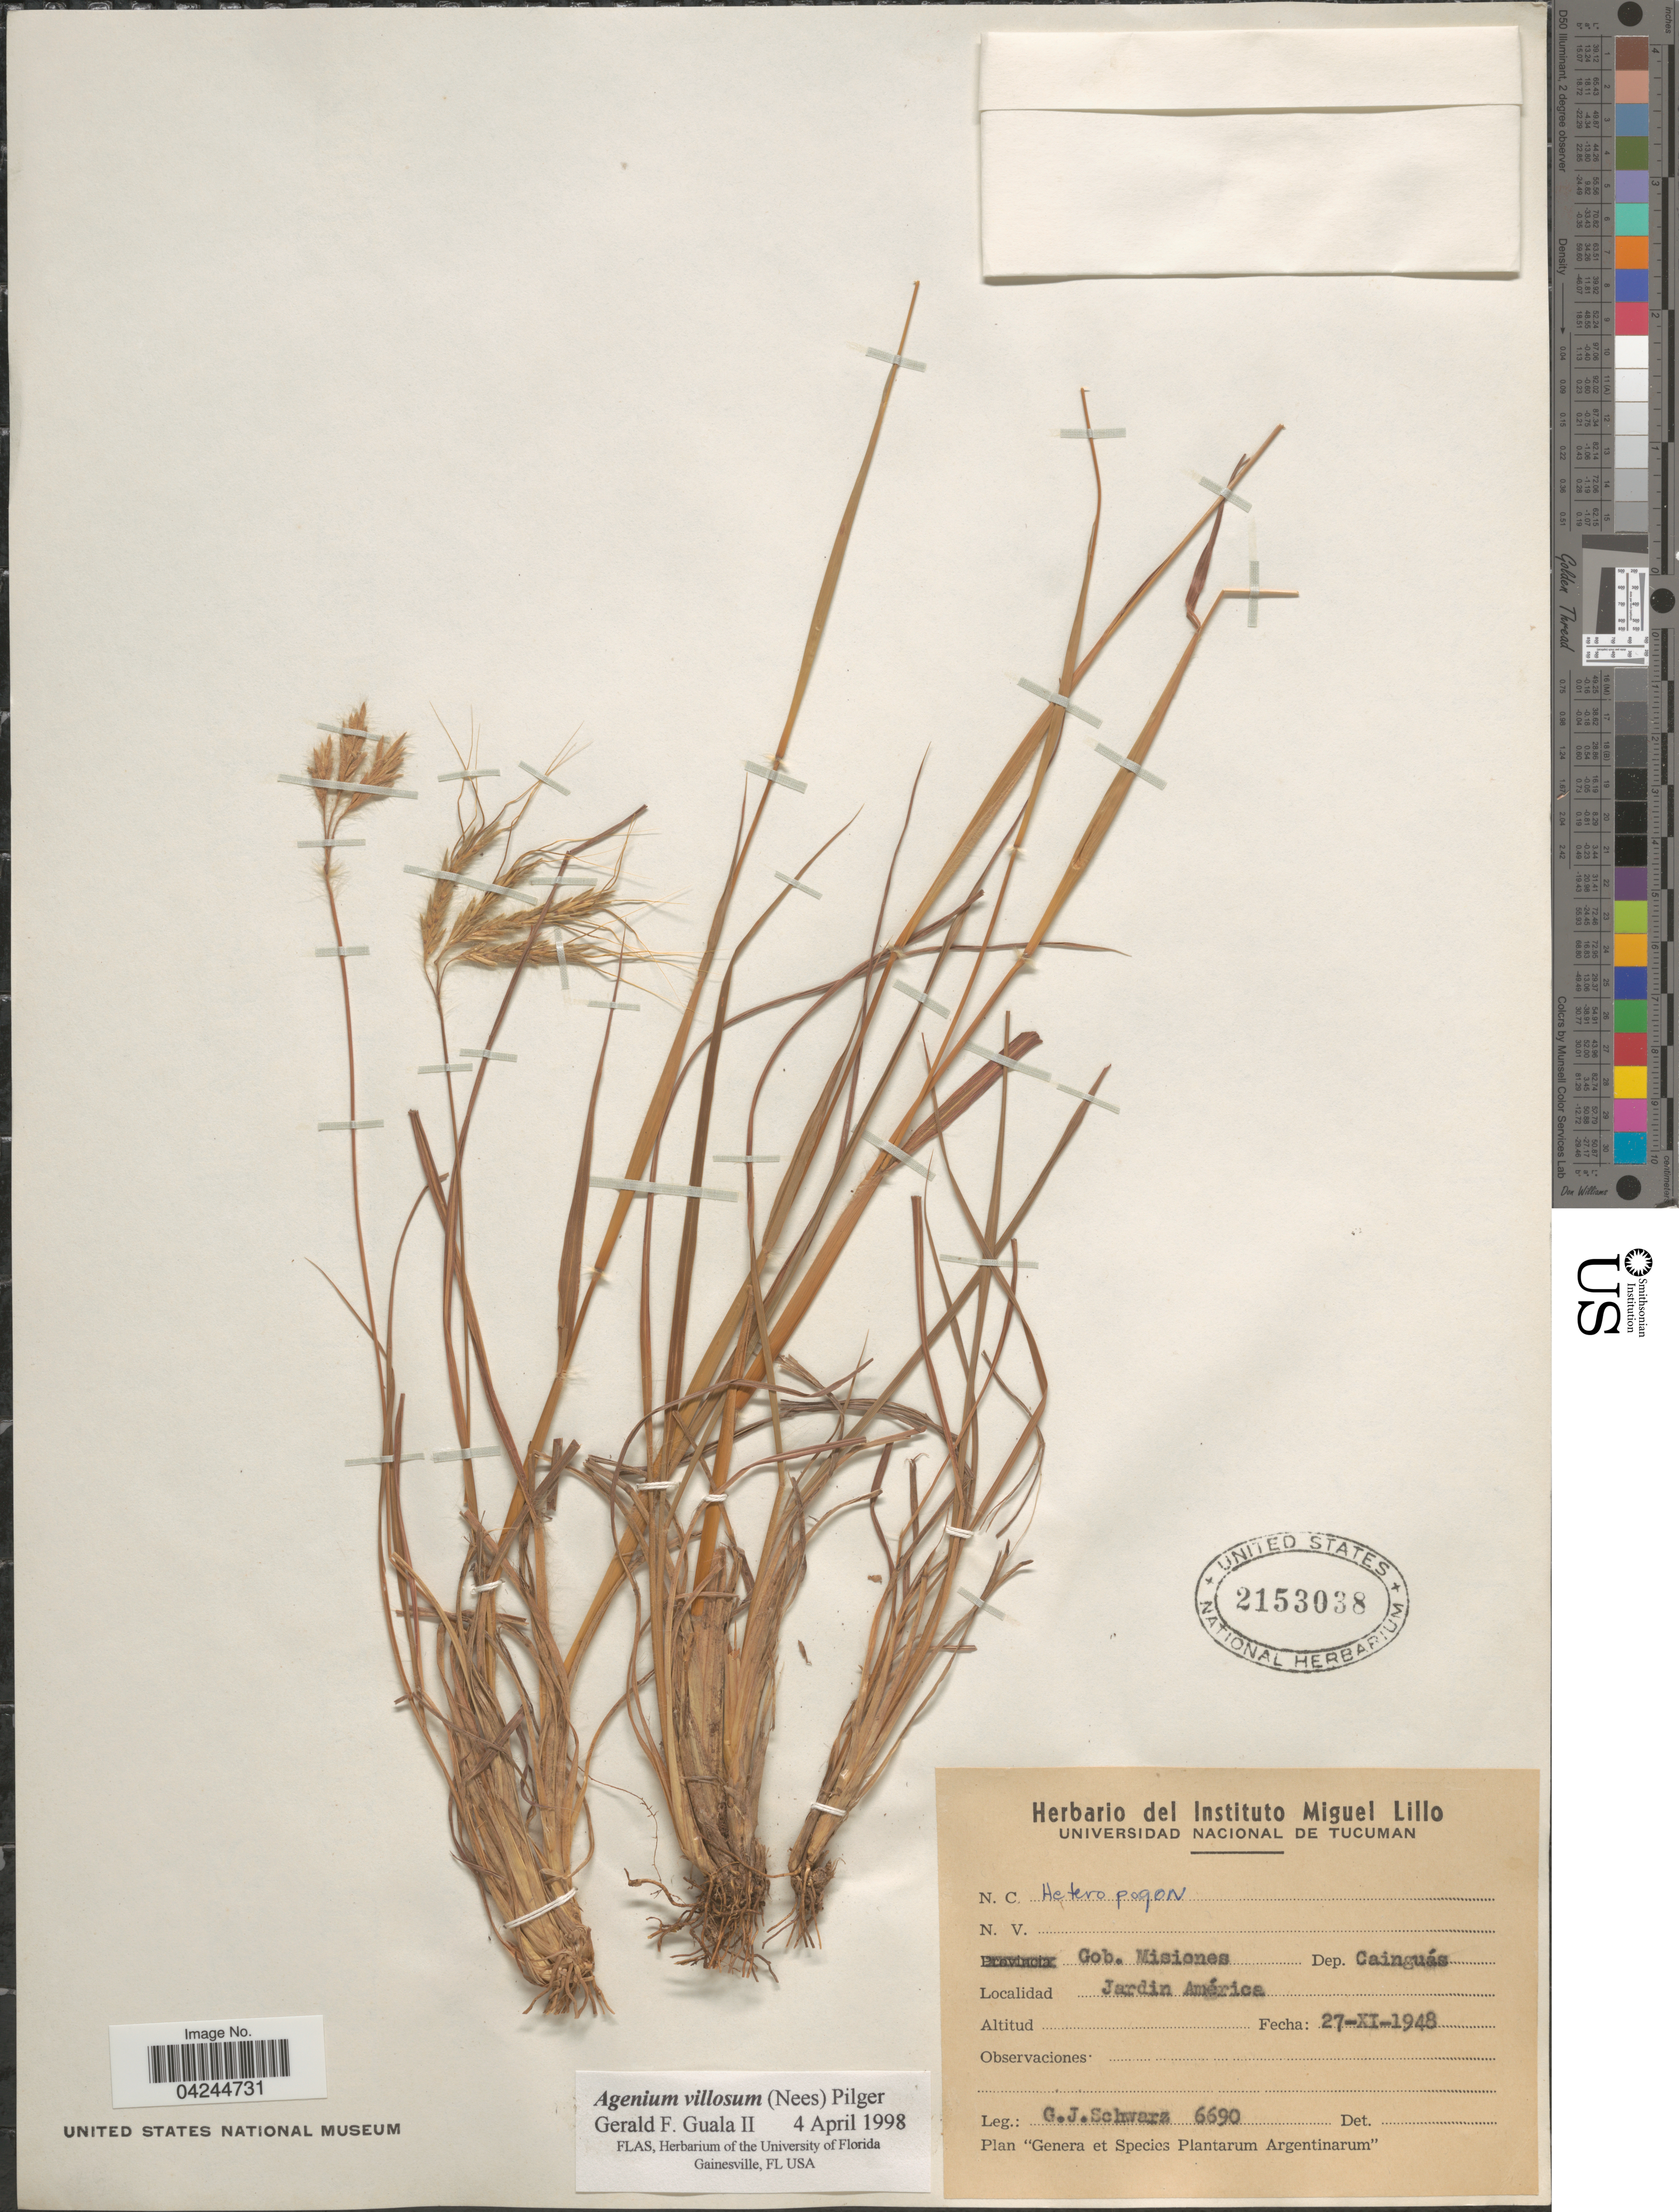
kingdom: Plantae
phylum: Tracheophyta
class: Liliopsida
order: Poales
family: Poaceae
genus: Agenium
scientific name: Agenium villosum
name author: (Nees) Pilg.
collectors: G. J. Schwarz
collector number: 6690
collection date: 1948-11-27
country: Argentina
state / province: Misiones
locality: Gob. Misiones. Dep. Cainguás. Jardin América.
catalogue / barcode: US 2153038